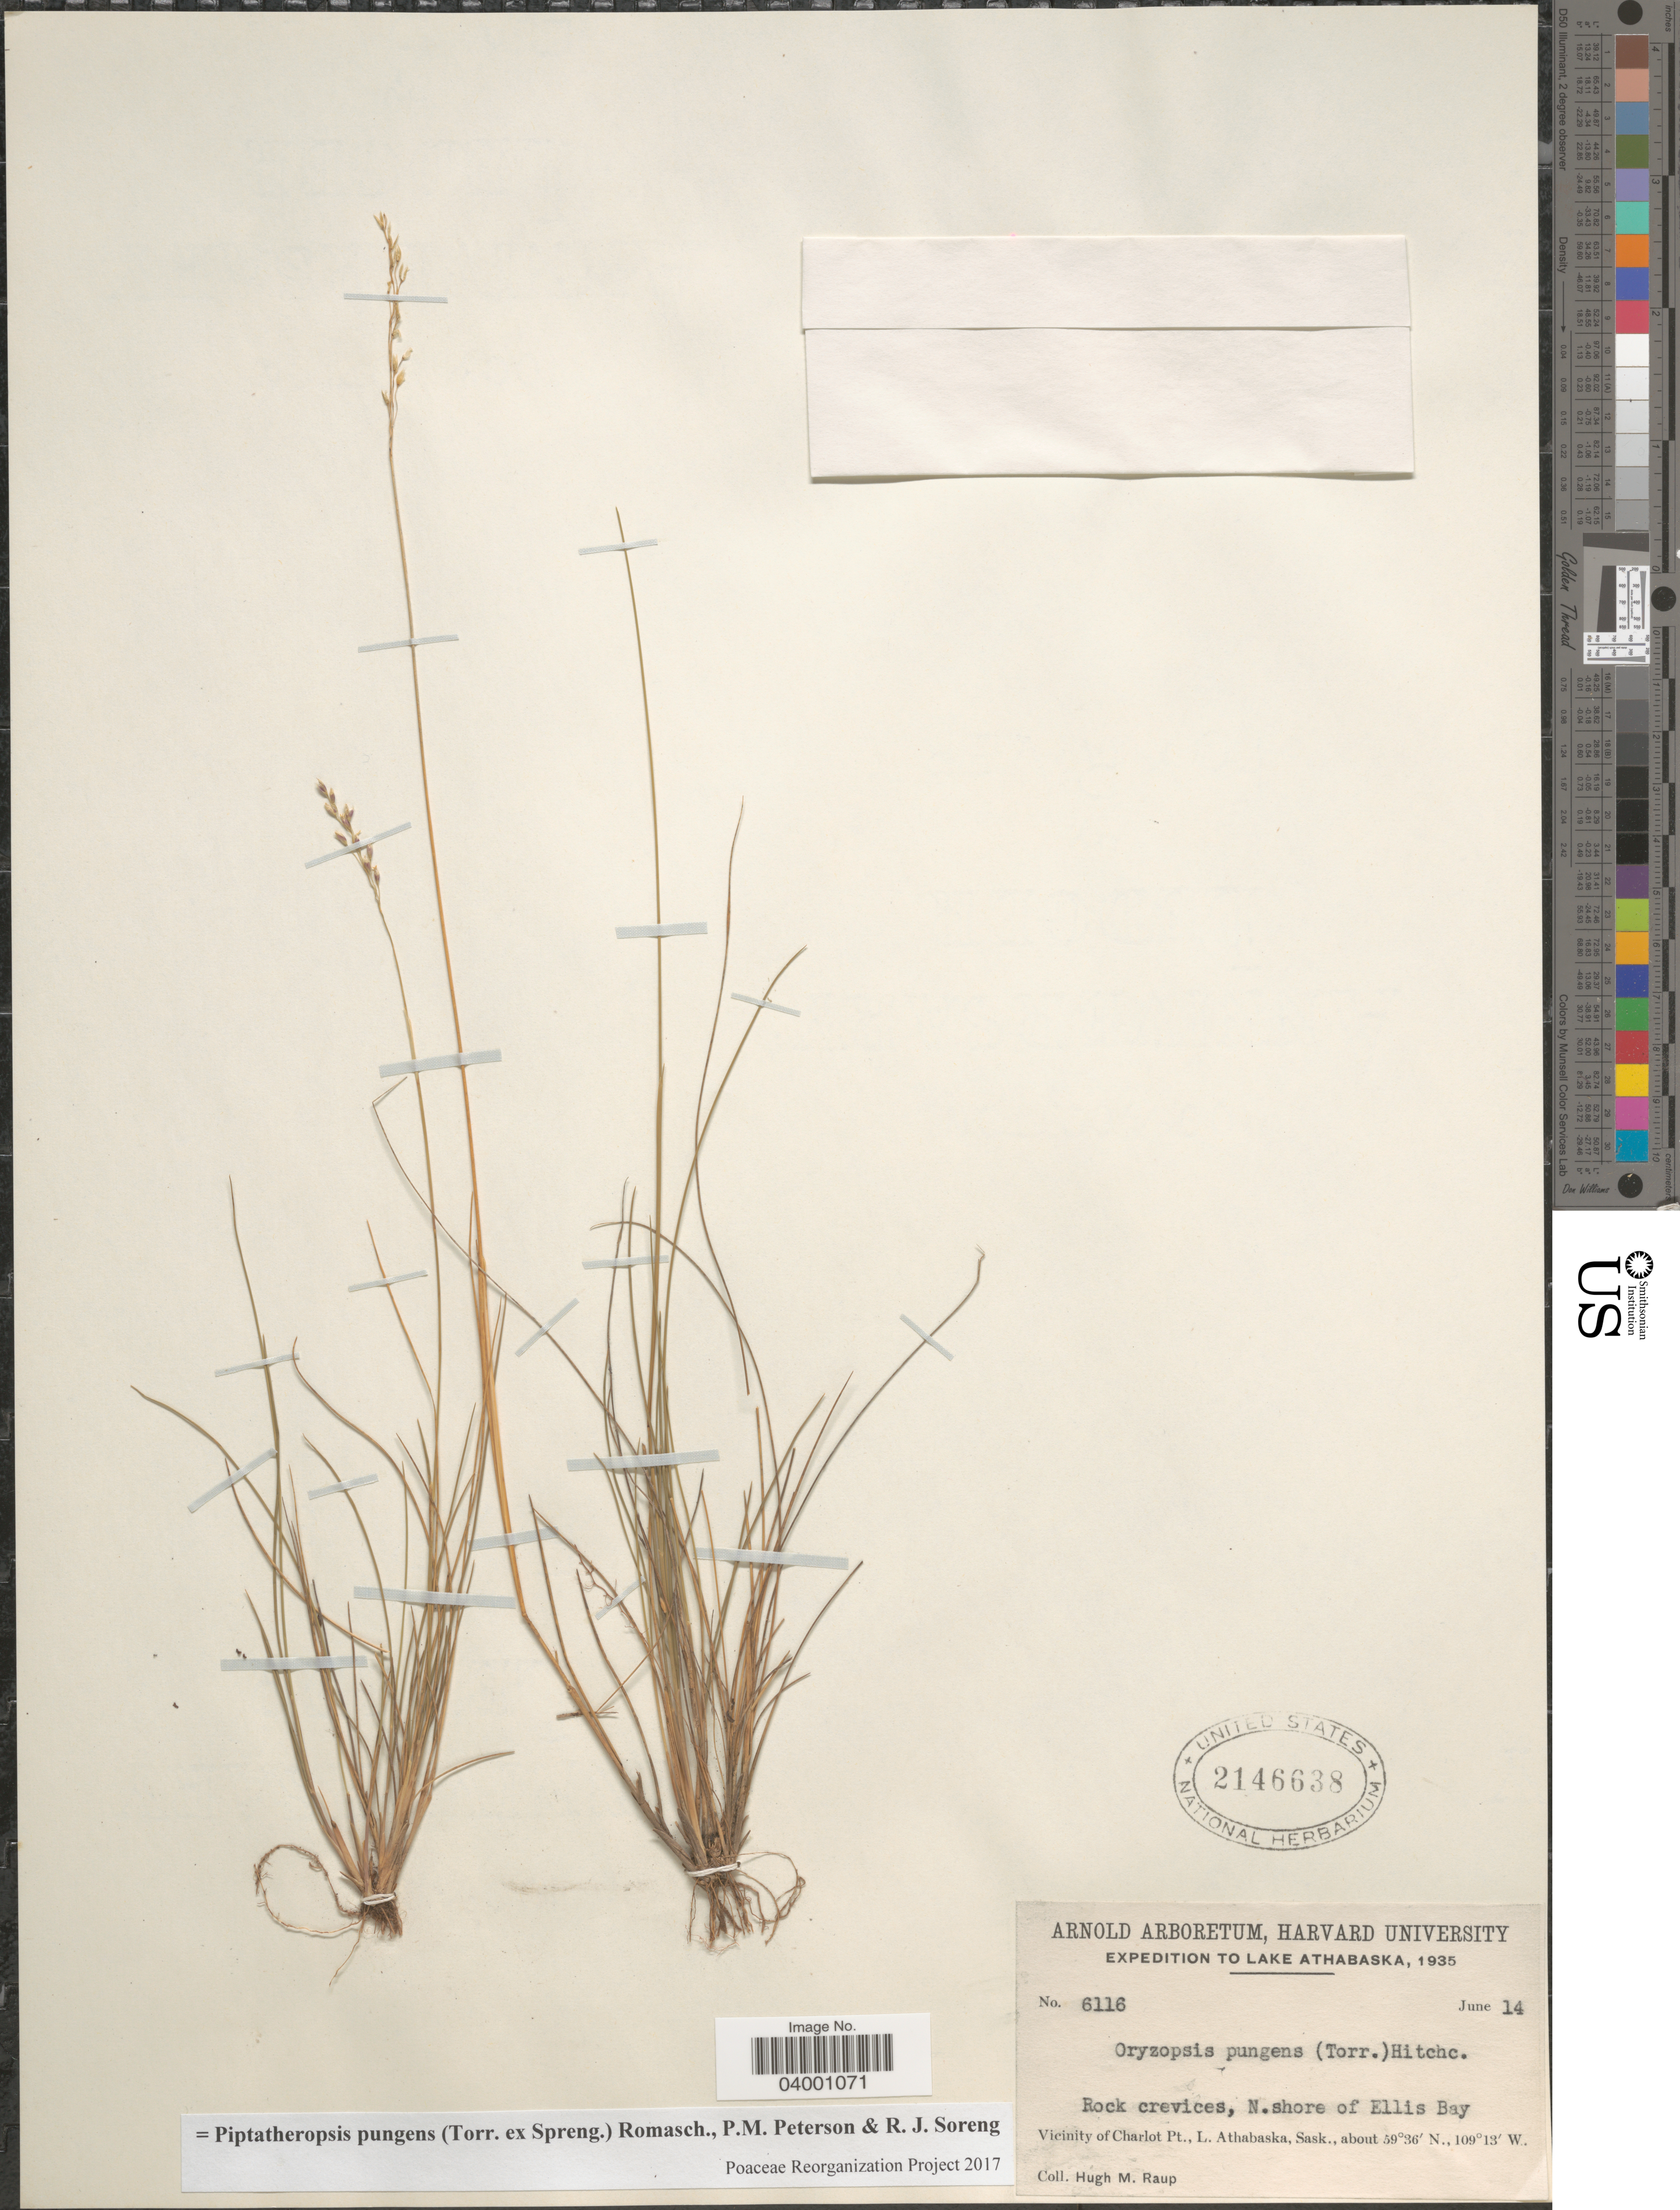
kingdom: Plantae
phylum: Tracheophyta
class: Liliopsida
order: Poales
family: Poaceae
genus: Piptatheropsis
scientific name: Piptatheropsis pungens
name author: (Torr. ex Spreng.) Romasch. et al.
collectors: H. Raup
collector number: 6116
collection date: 1935-06-14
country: Canada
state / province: Saskatchewan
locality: Lake Athabaska. N. shore of Ellis Bay. Vicinity of Charlot Pt.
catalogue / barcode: US 2146638